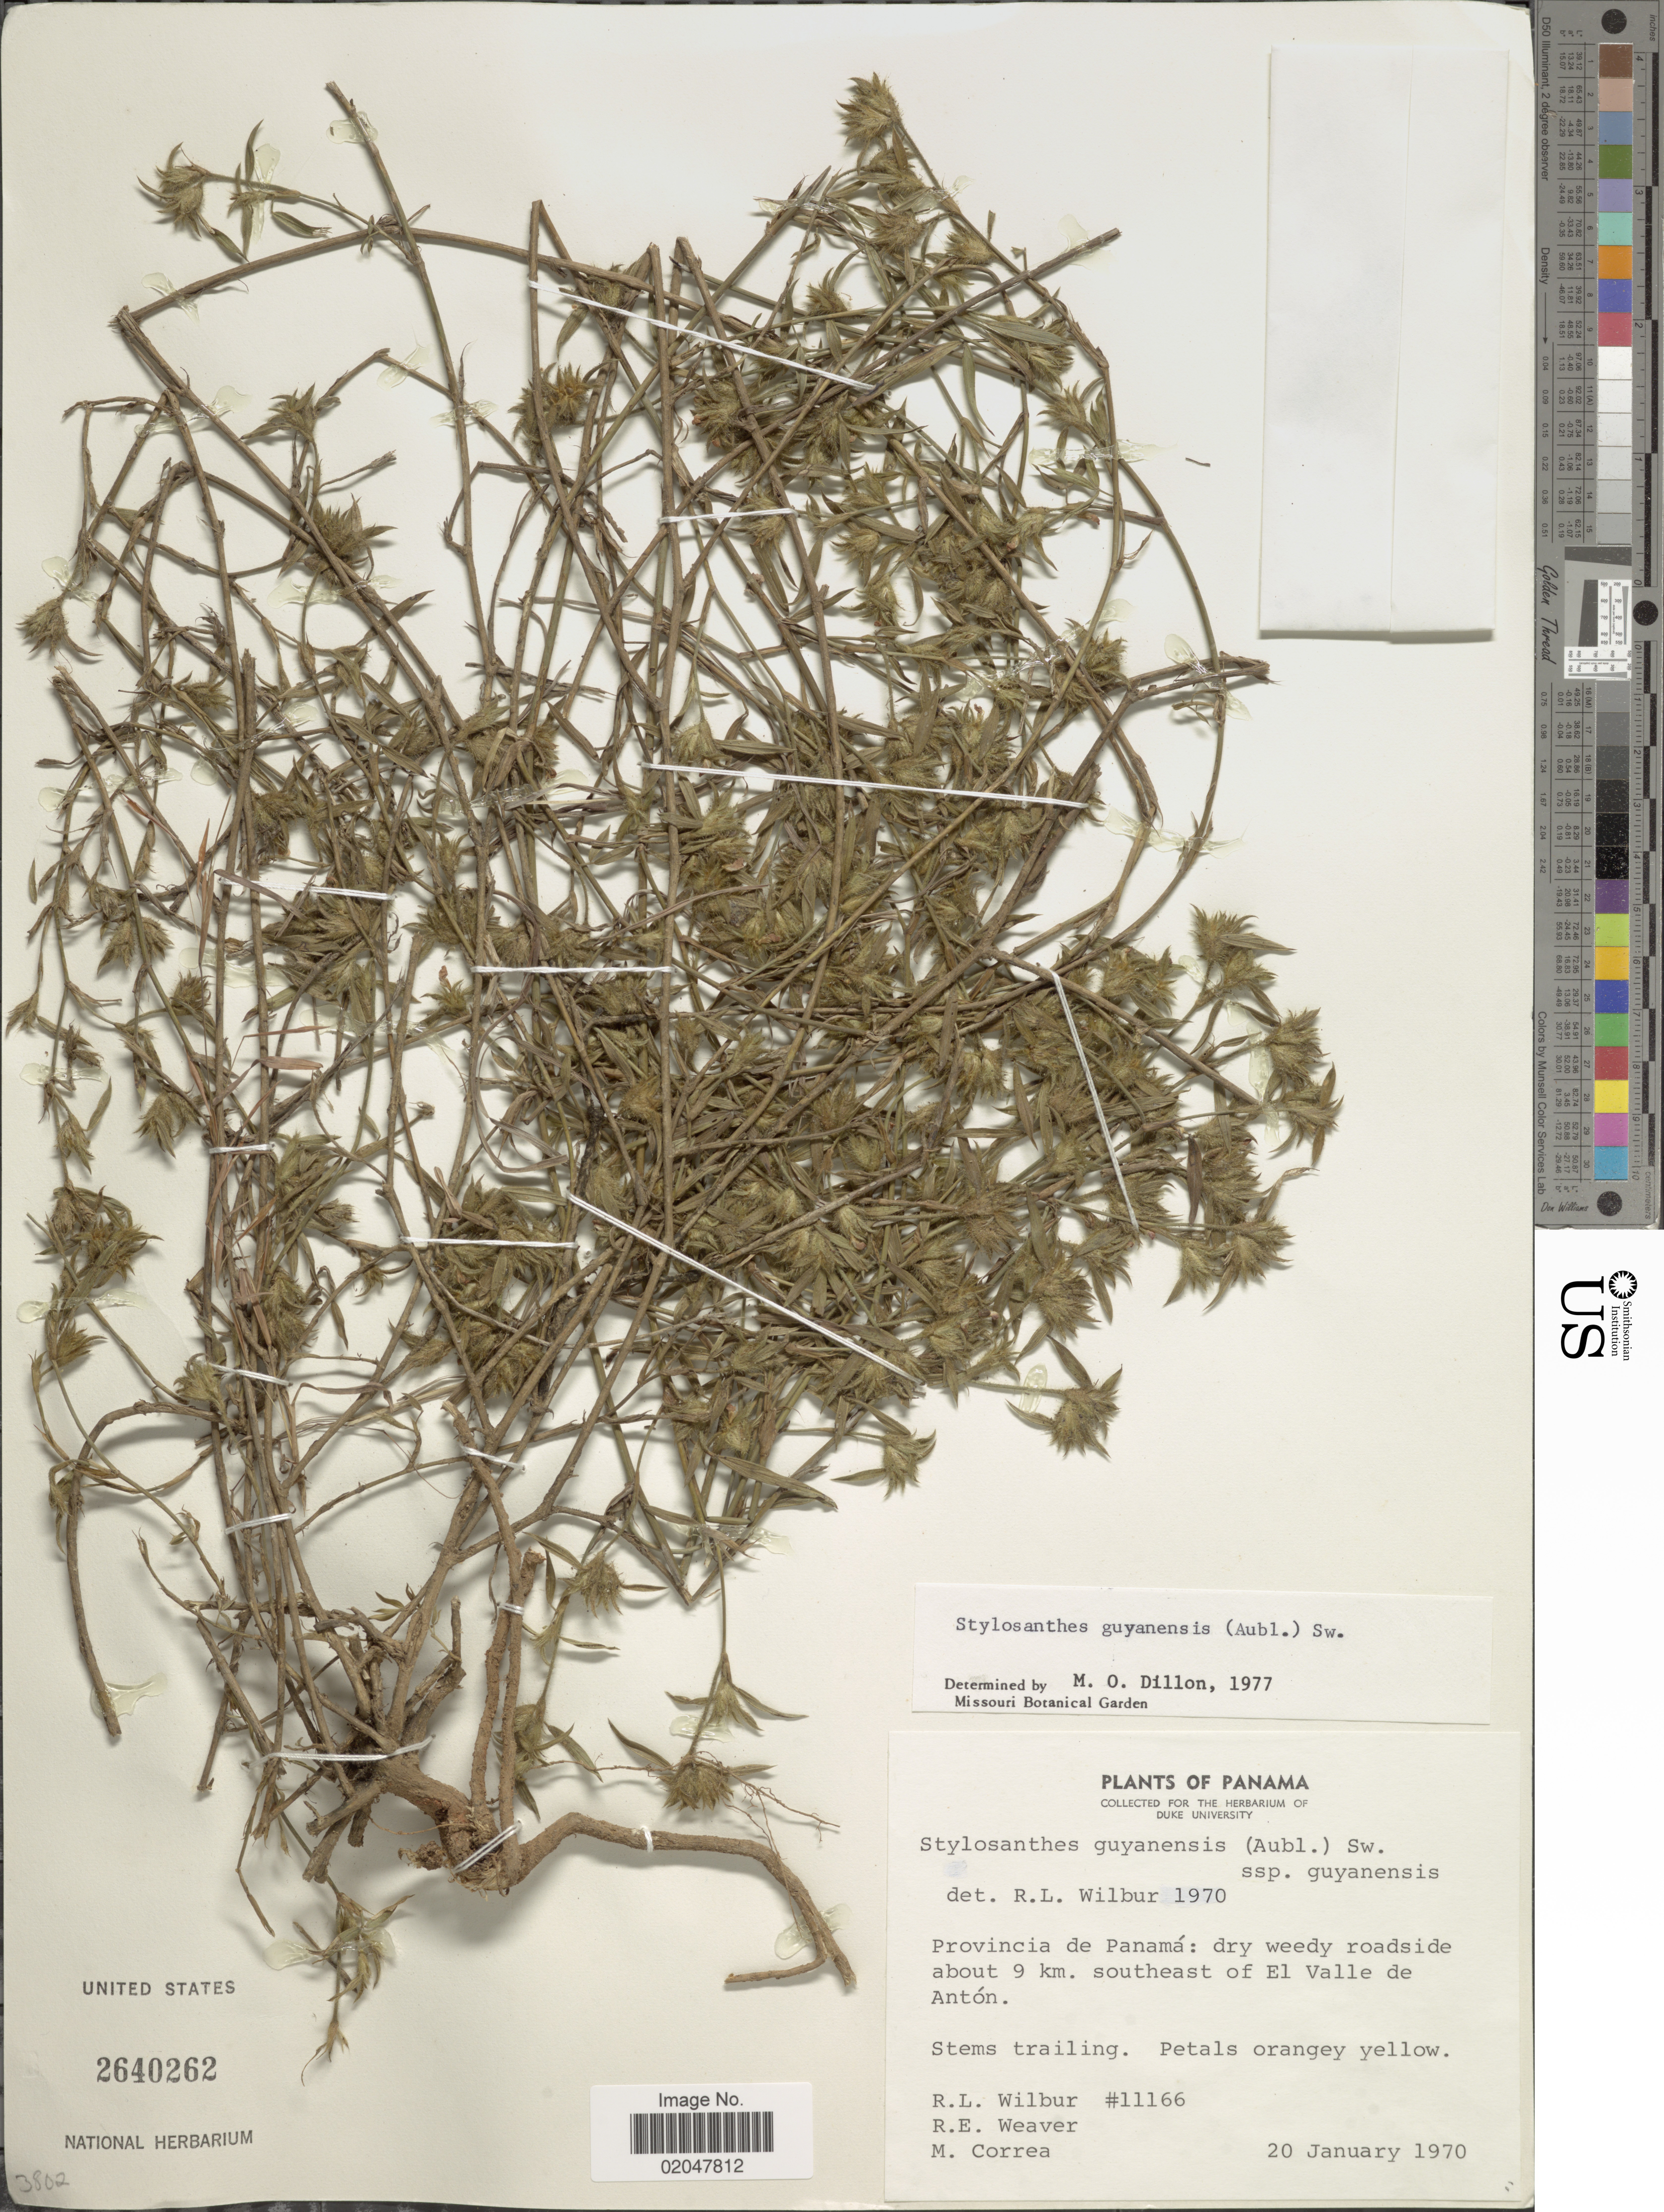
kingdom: Plantae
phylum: Tracheophyta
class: Magnoliopsida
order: Fabales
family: Fabaceae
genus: Stylosanthes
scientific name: Stylosanthes guianensis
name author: (Aubl.) Sw.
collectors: R. L. Wilbur, R. E. Weaver & M. Correa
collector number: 11166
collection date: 1970-01-20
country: Panama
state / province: Panamá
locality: Dry weedy roadside about 9 km. southeast of El Valle de Anton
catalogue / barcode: US 2640262